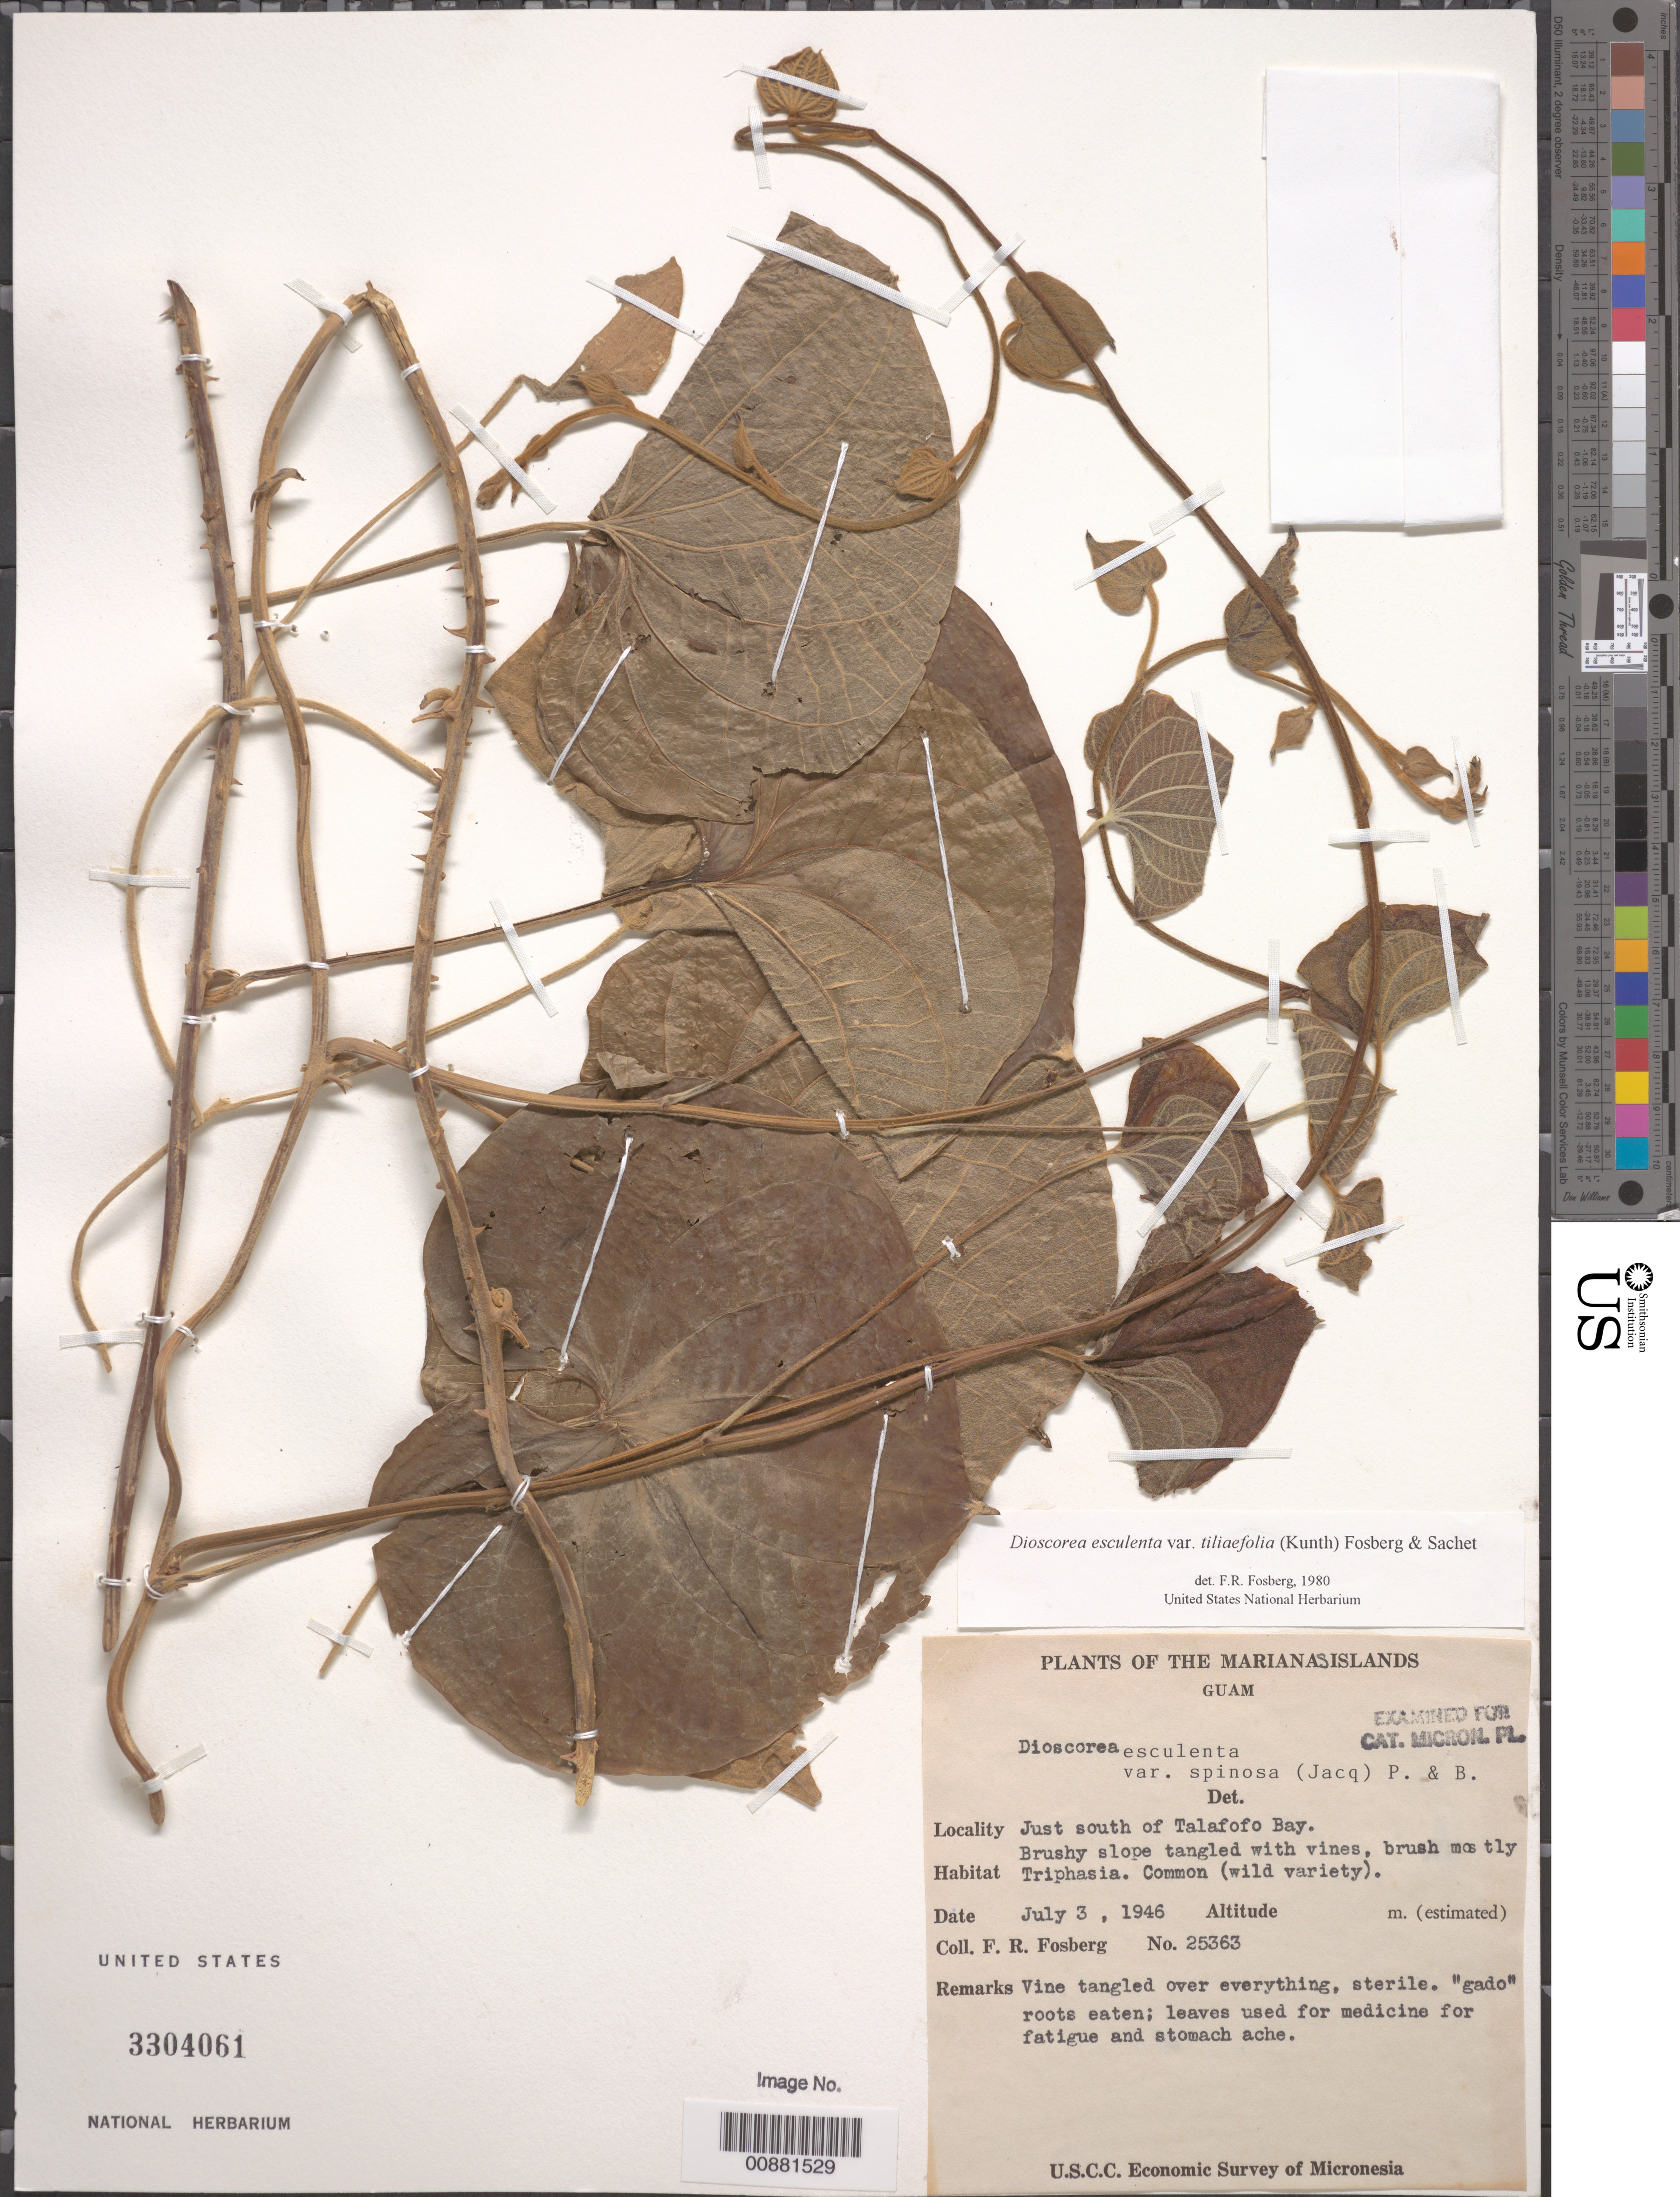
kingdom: Plantae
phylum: Tracheophyta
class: Liliopsida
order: Dioscoreales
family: Dioscoreaceae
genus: Dioscorea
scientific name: Dioscorea esculenta var. tiliifolia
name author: (Kunth) Fosberg & Sachet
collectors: F. R. Fosberg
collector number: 25363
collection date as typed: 03 Jul 1946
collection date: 1946-07-03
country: Guam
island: Guam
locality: Marianas Islands - just S of Talafofo Bay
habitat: Brushy slope tangled with vines, brush mostly Triphasia. Common (wild variety)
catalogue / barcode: US 3304061